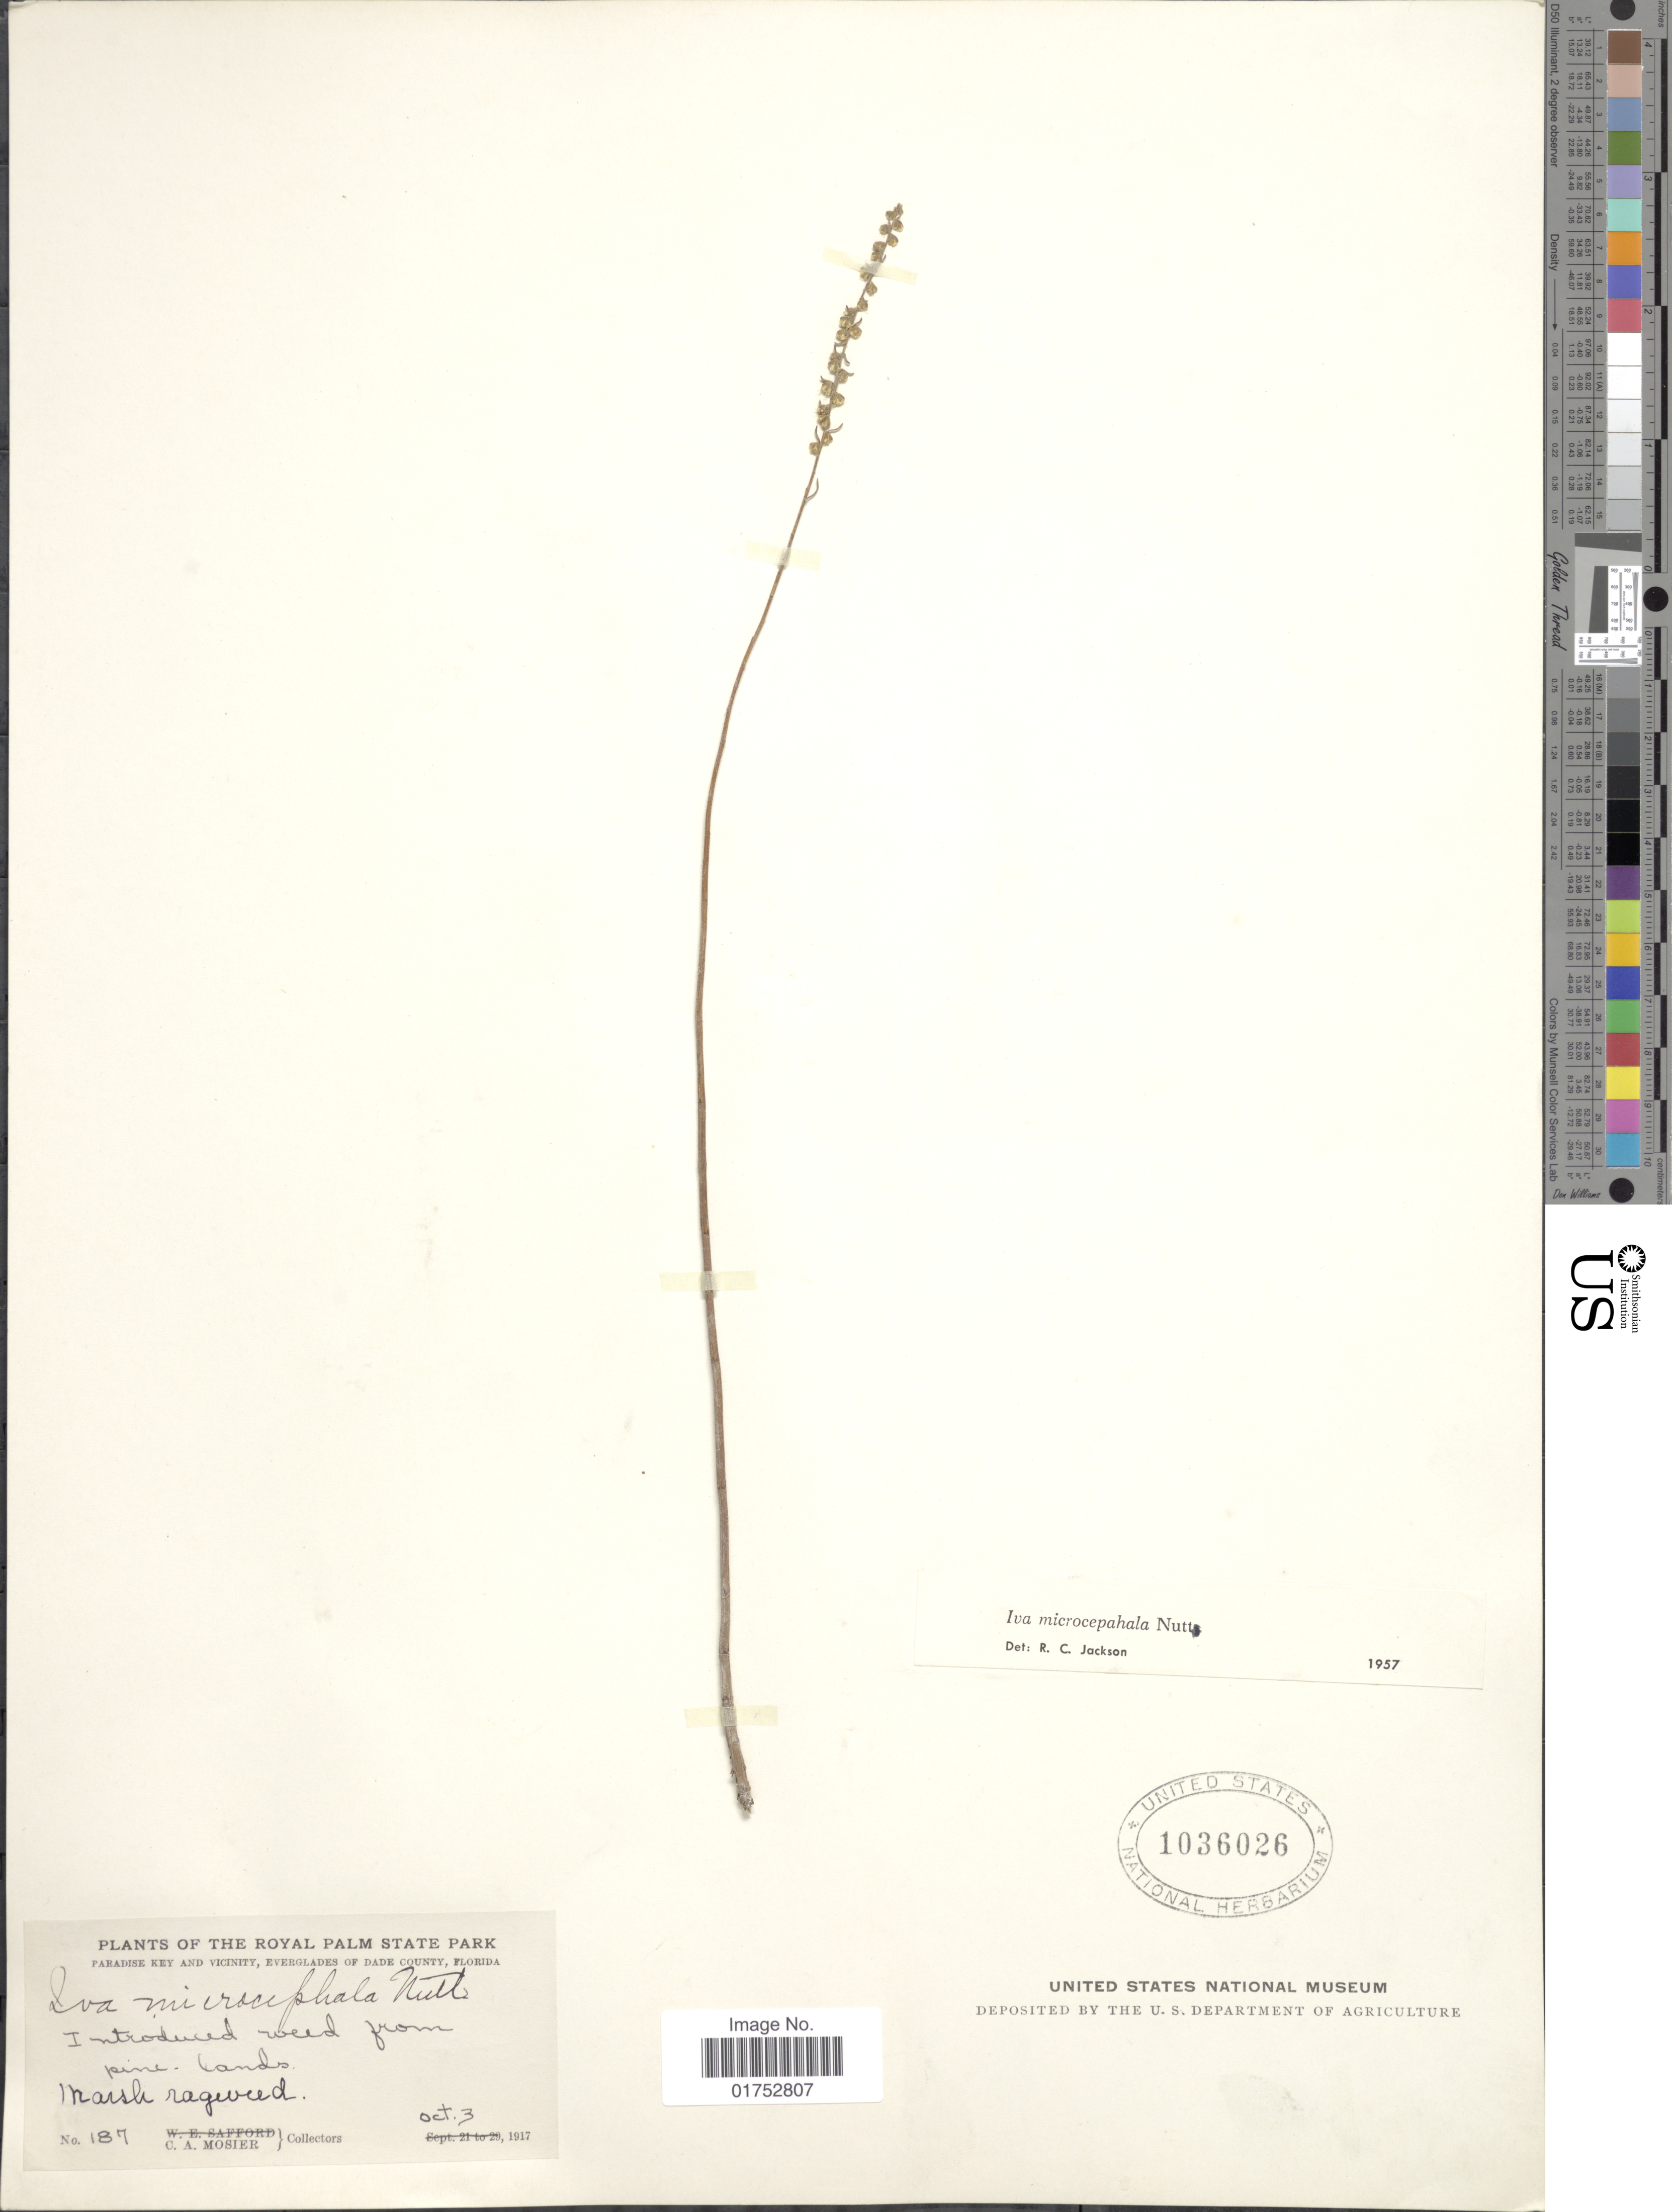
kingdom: Plantae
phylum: Tracheophyta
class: Magnoliopsida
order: Asterales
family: Asteraceae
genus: Iva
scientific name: Iva microcephala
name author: Nutt.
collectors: C. A. Mosier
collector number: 187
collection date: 1917-10-03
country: United States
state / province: Florida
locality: The Royal Palm State Park, Paradise Key and Vicinity, Everglades of Dade County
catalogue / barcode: US 1036026